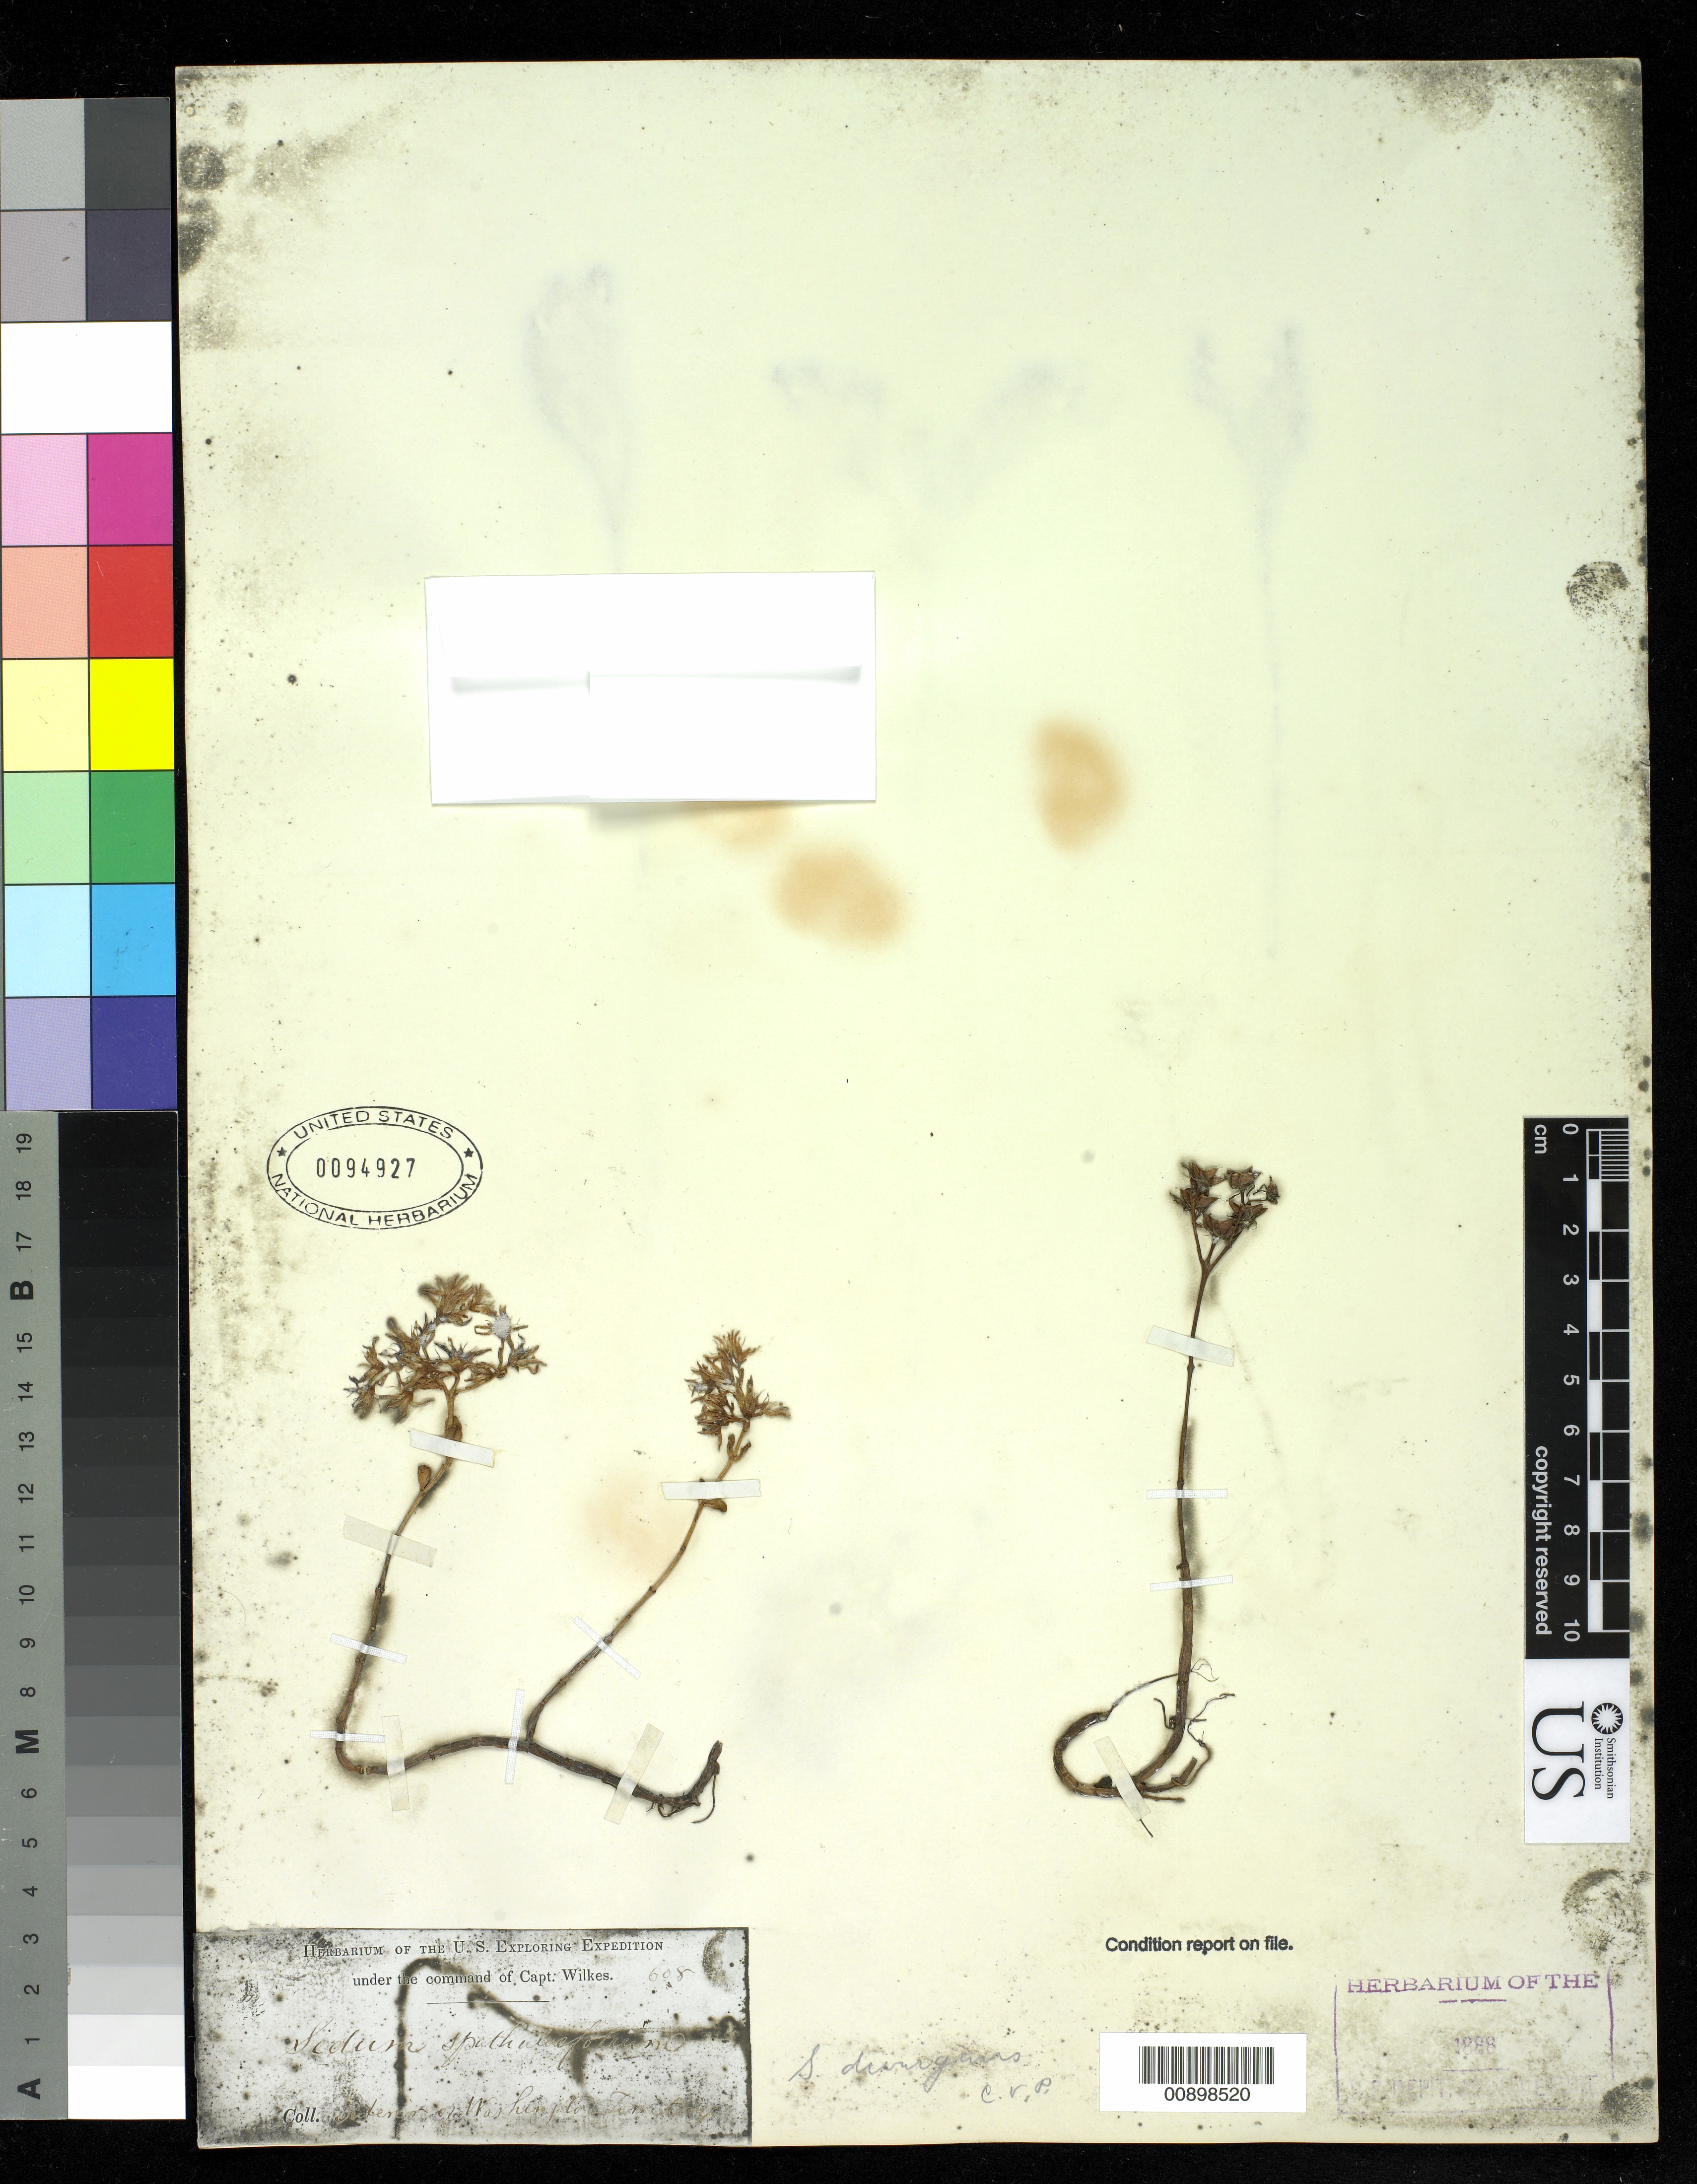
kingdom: Plantae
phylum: Tracheophyta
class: Magnoliopsida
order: Saxifragales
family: Crassulaceae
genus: Sedum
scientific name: Sedum spathulifolium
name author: Hook.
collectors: Wilkes Explor. Exped.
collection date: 1838/1842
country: United States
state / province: Washington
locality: Interior of Washington Territory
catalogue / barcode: US 94927